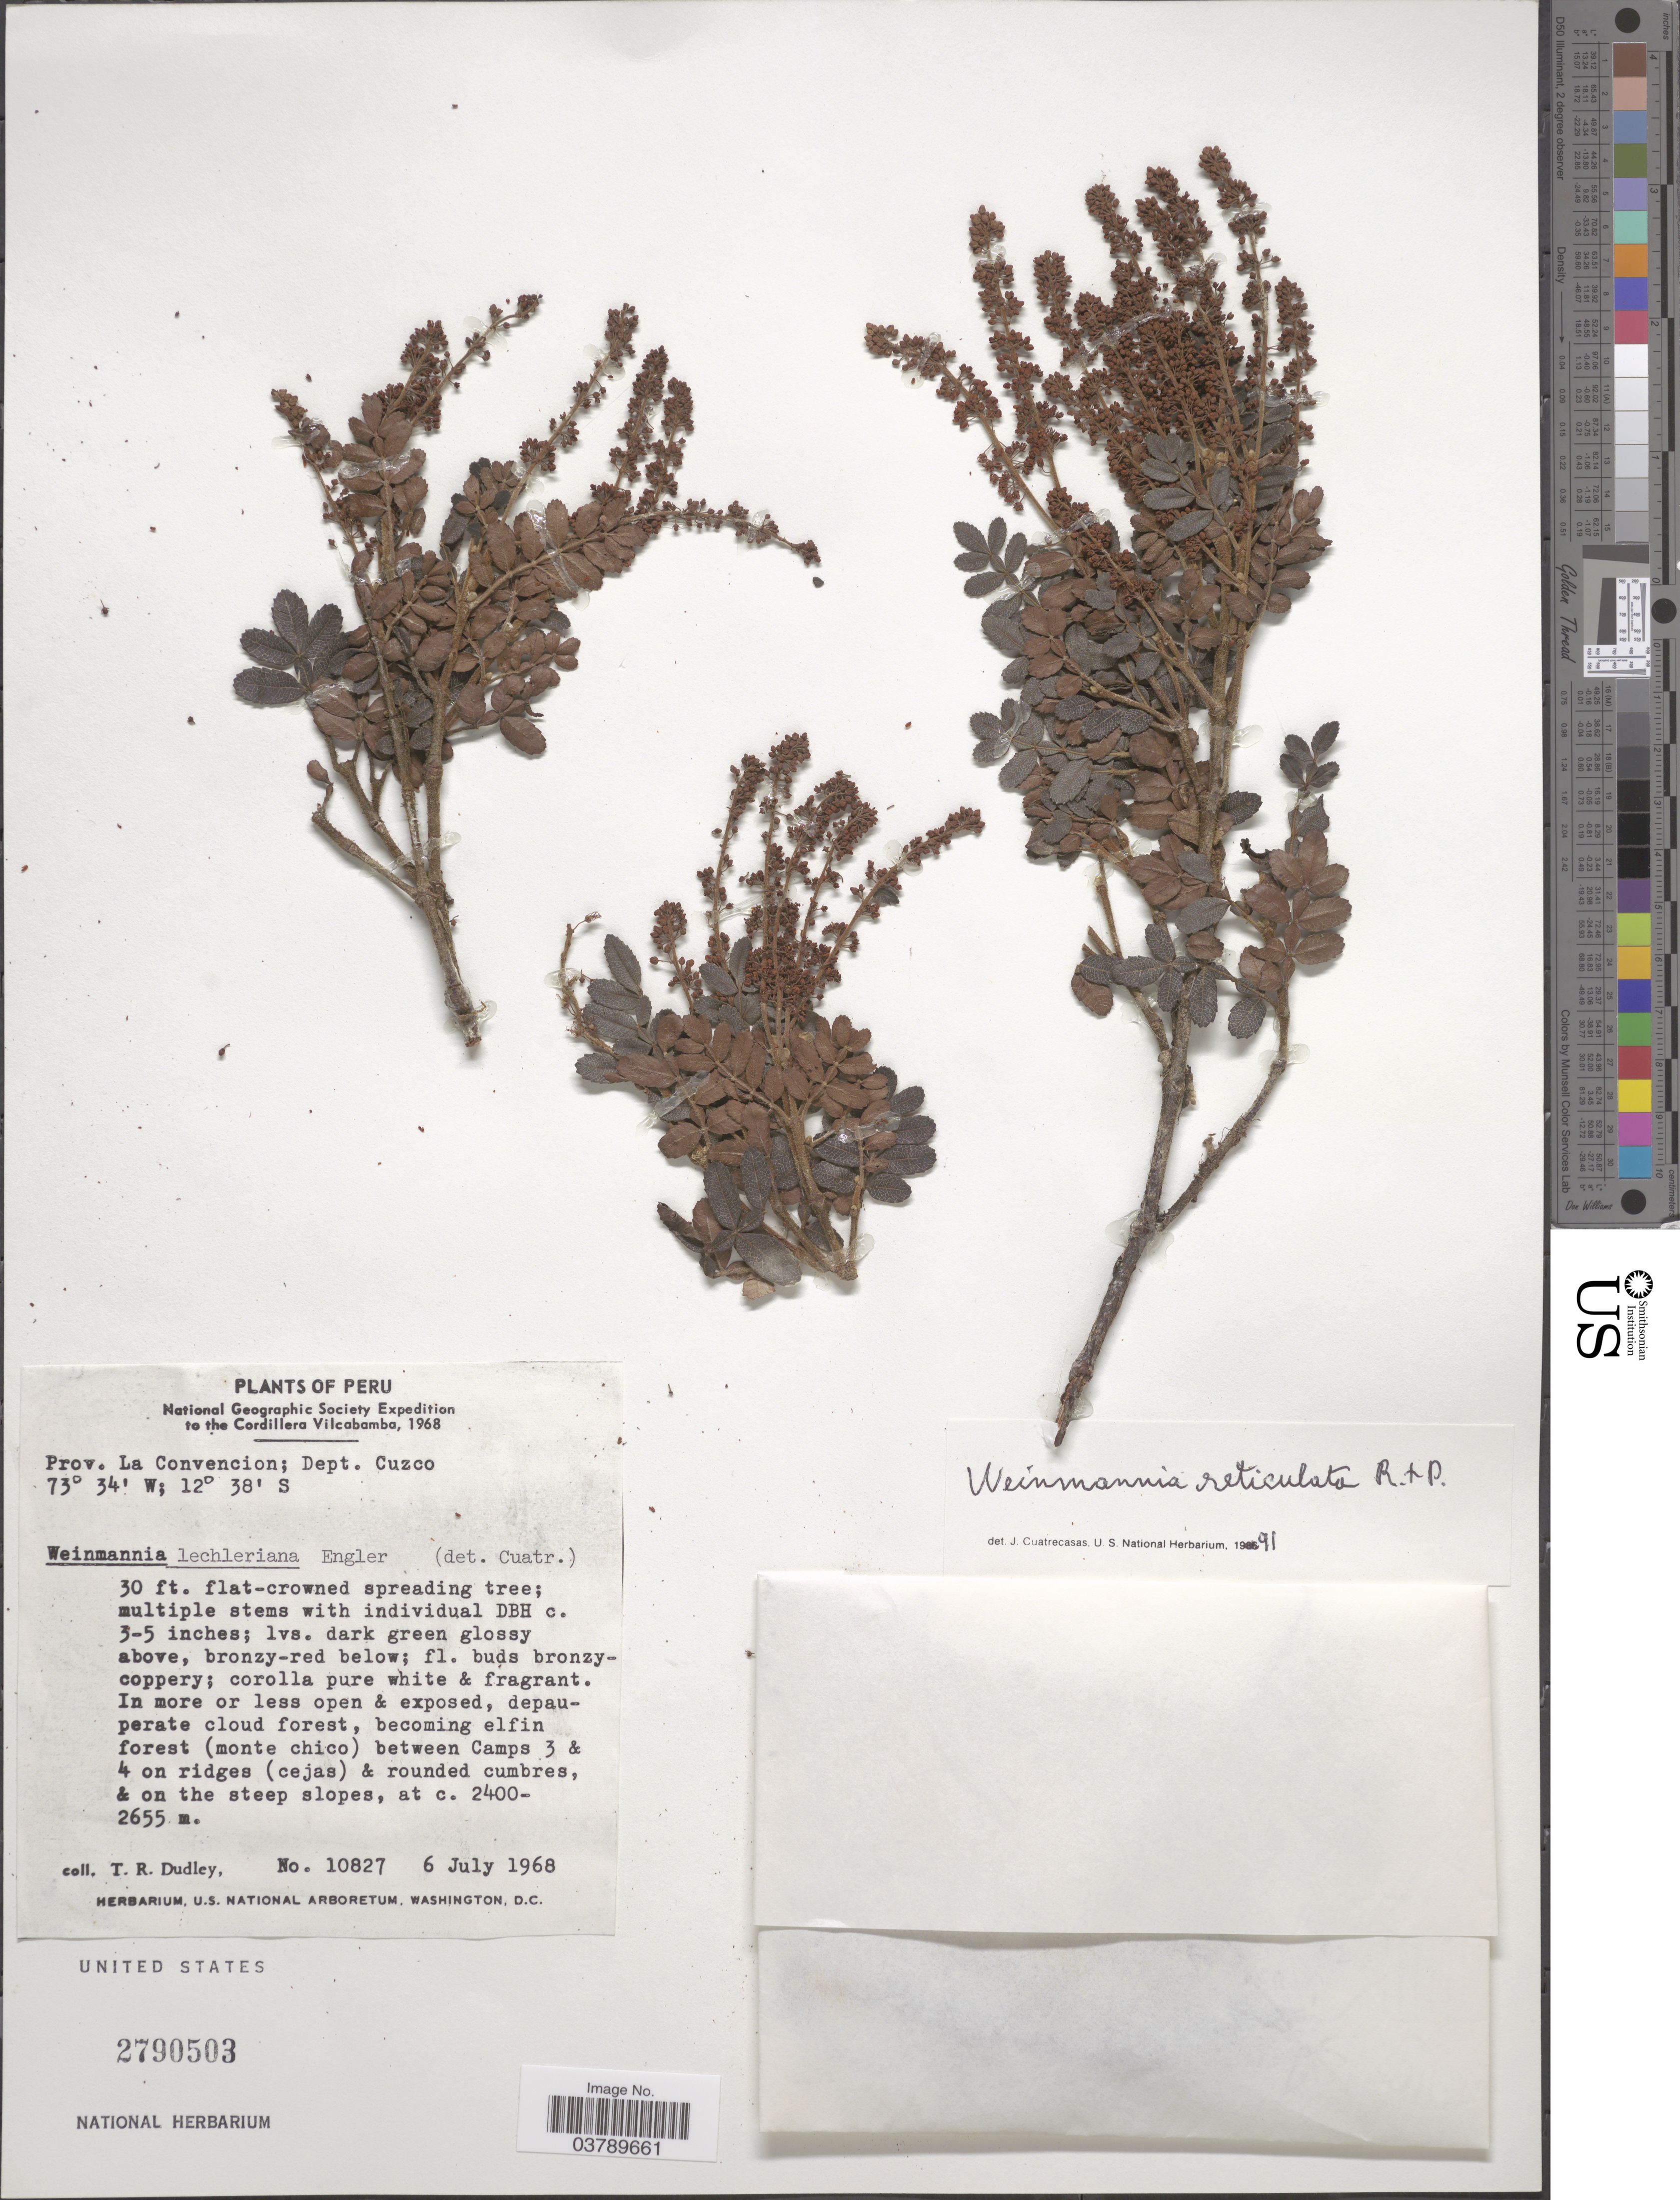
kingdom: Plantae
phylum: Tracheophyta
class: Magnoliopsida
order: Oxalidales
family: Cunoniaceae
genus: Weinmannia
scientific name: Weinmannia reticulata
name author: Ruiz & Pav.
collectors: T. R. Dudley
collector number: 10827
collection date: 1968-07-06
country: Peru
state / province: Cusco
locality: Cordillera Vilcabamba. Prov. La Convencion; Dept. Cuzco. Between Camps 3 & 4 on ridges (cejas) & rounded cumbres, & on the steep slopes.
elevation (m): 2400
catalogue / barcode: US 2790503